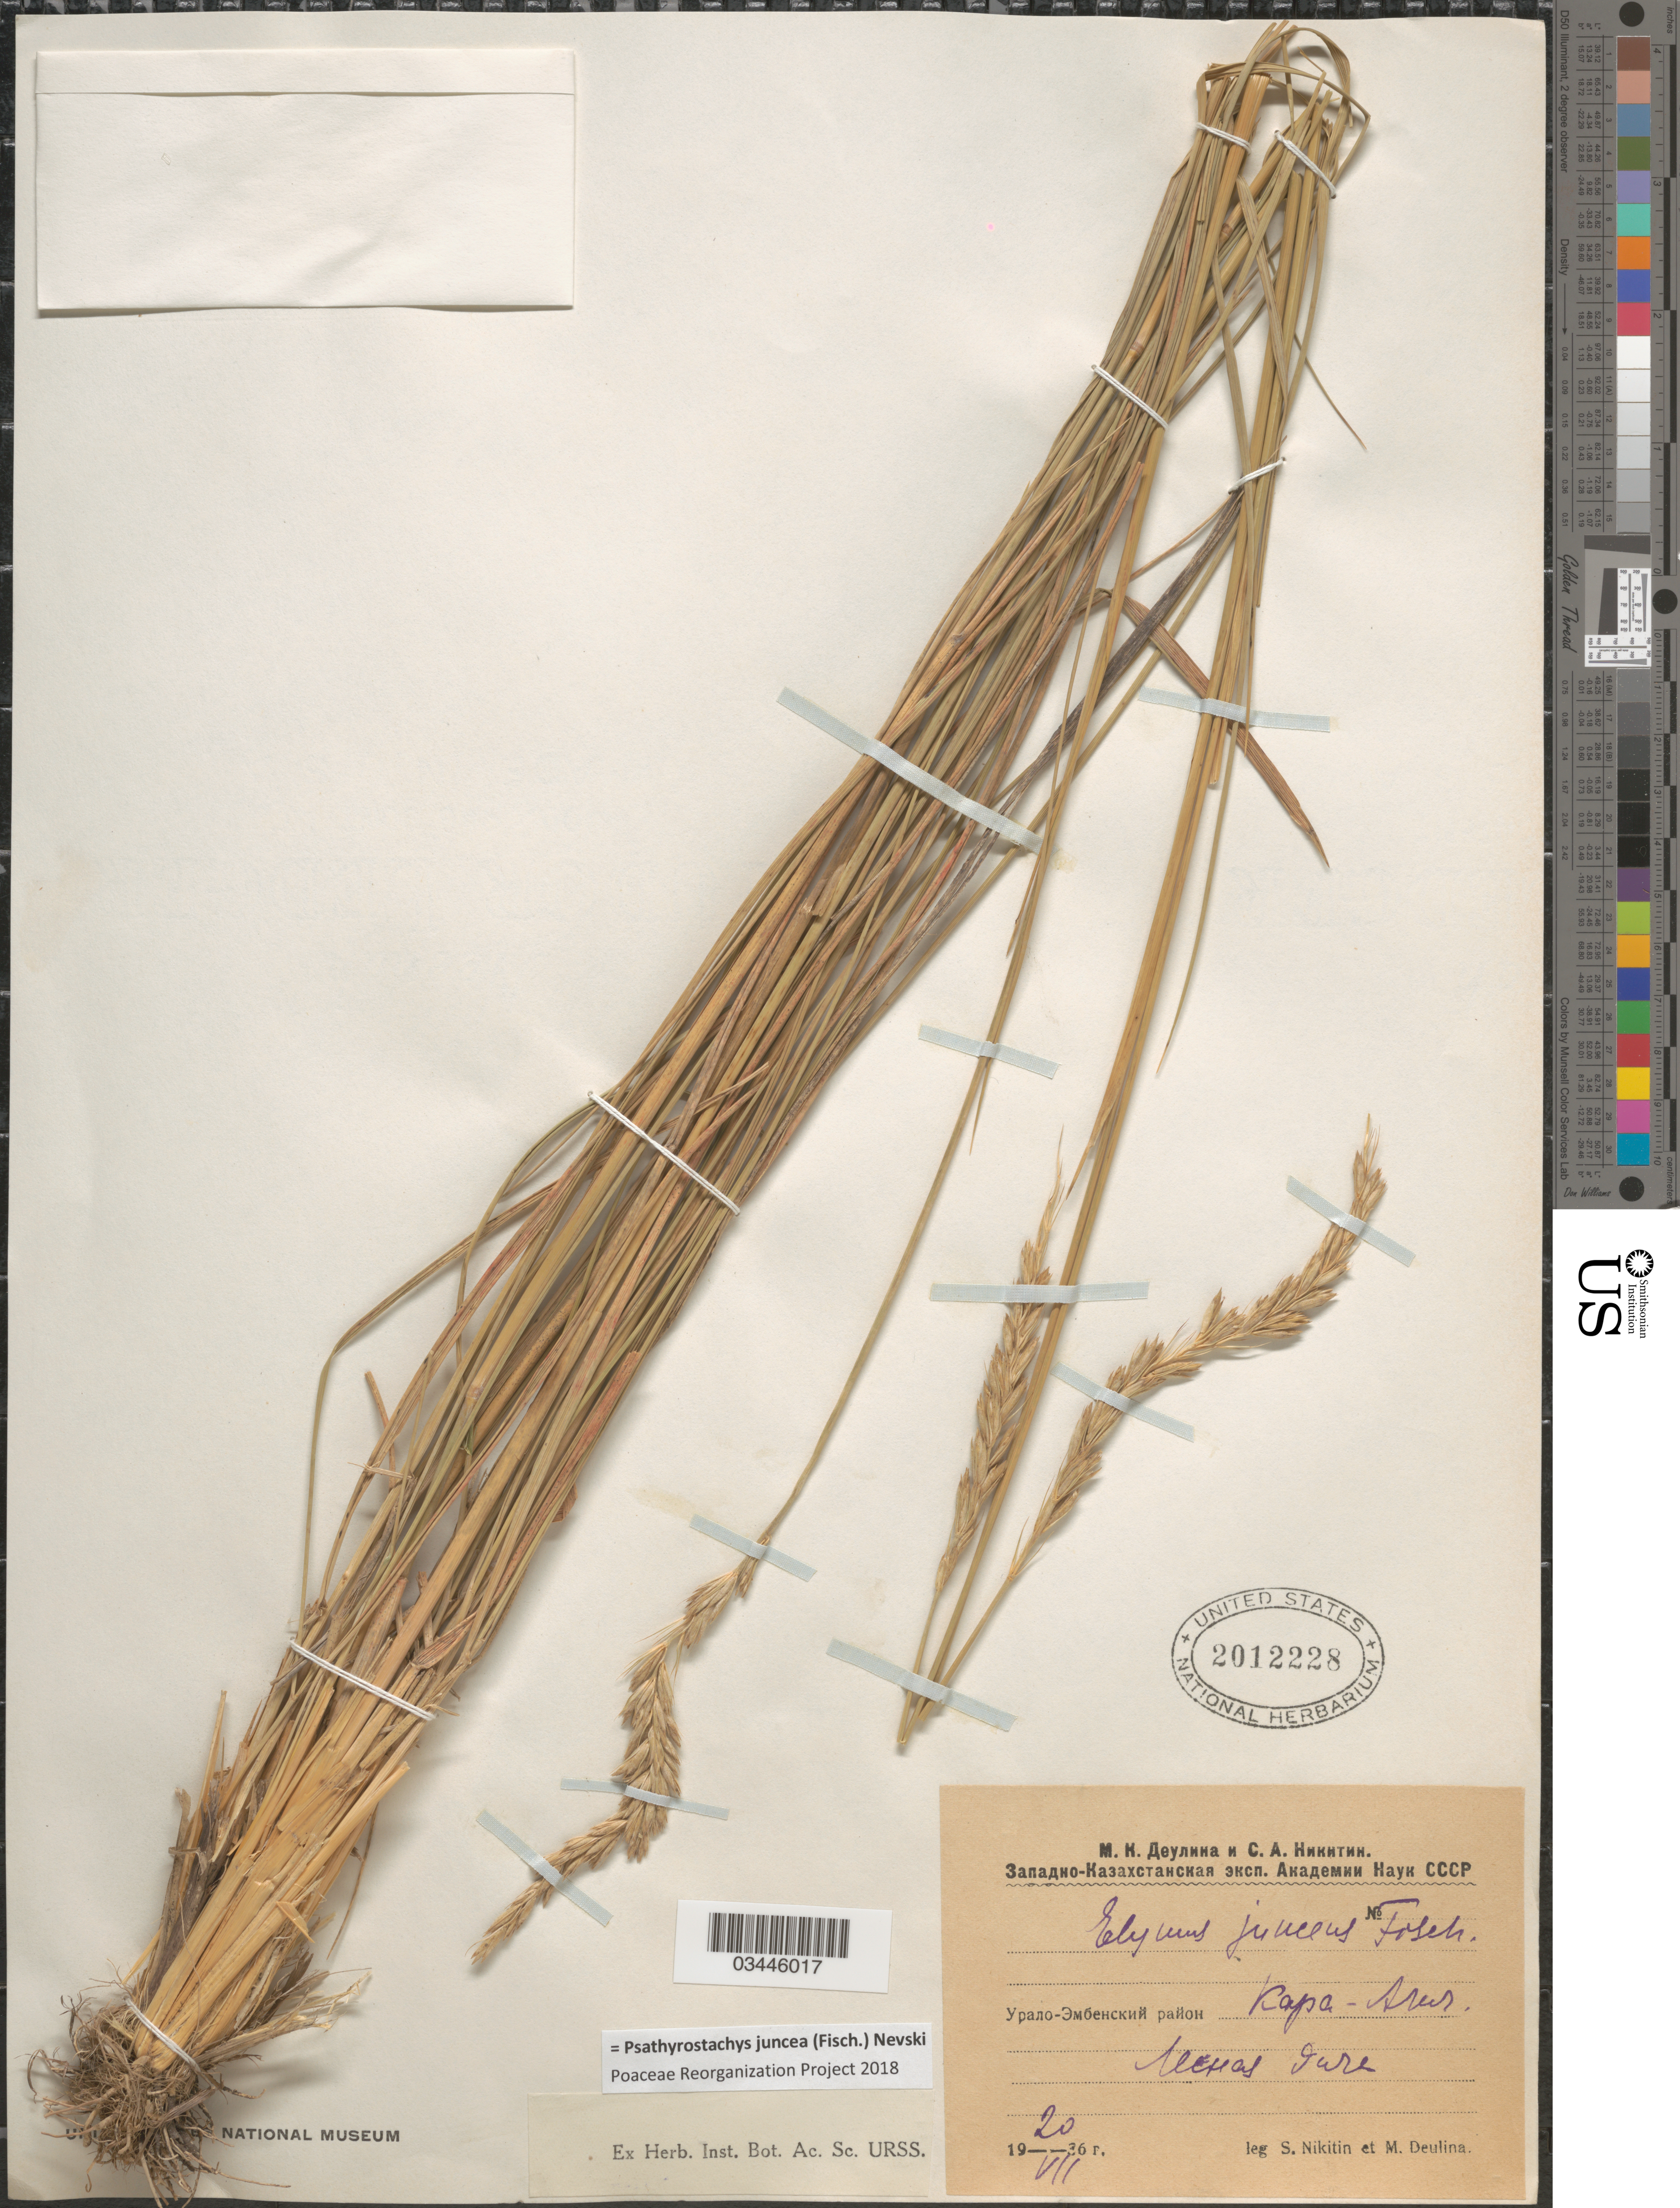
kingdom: Plantae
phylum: Tracheophyta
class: Liliopsida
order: Poales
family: Poaceae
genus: Psathyrostachys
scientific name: Psathyrostachys juncea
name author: (Fisch.) Nevki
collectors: S. Nikitin & M. Deulina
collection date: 1936-07-20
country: Kazakhstan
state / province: East Kazakhstan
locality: Kara-Agach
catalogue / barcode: US 2012228